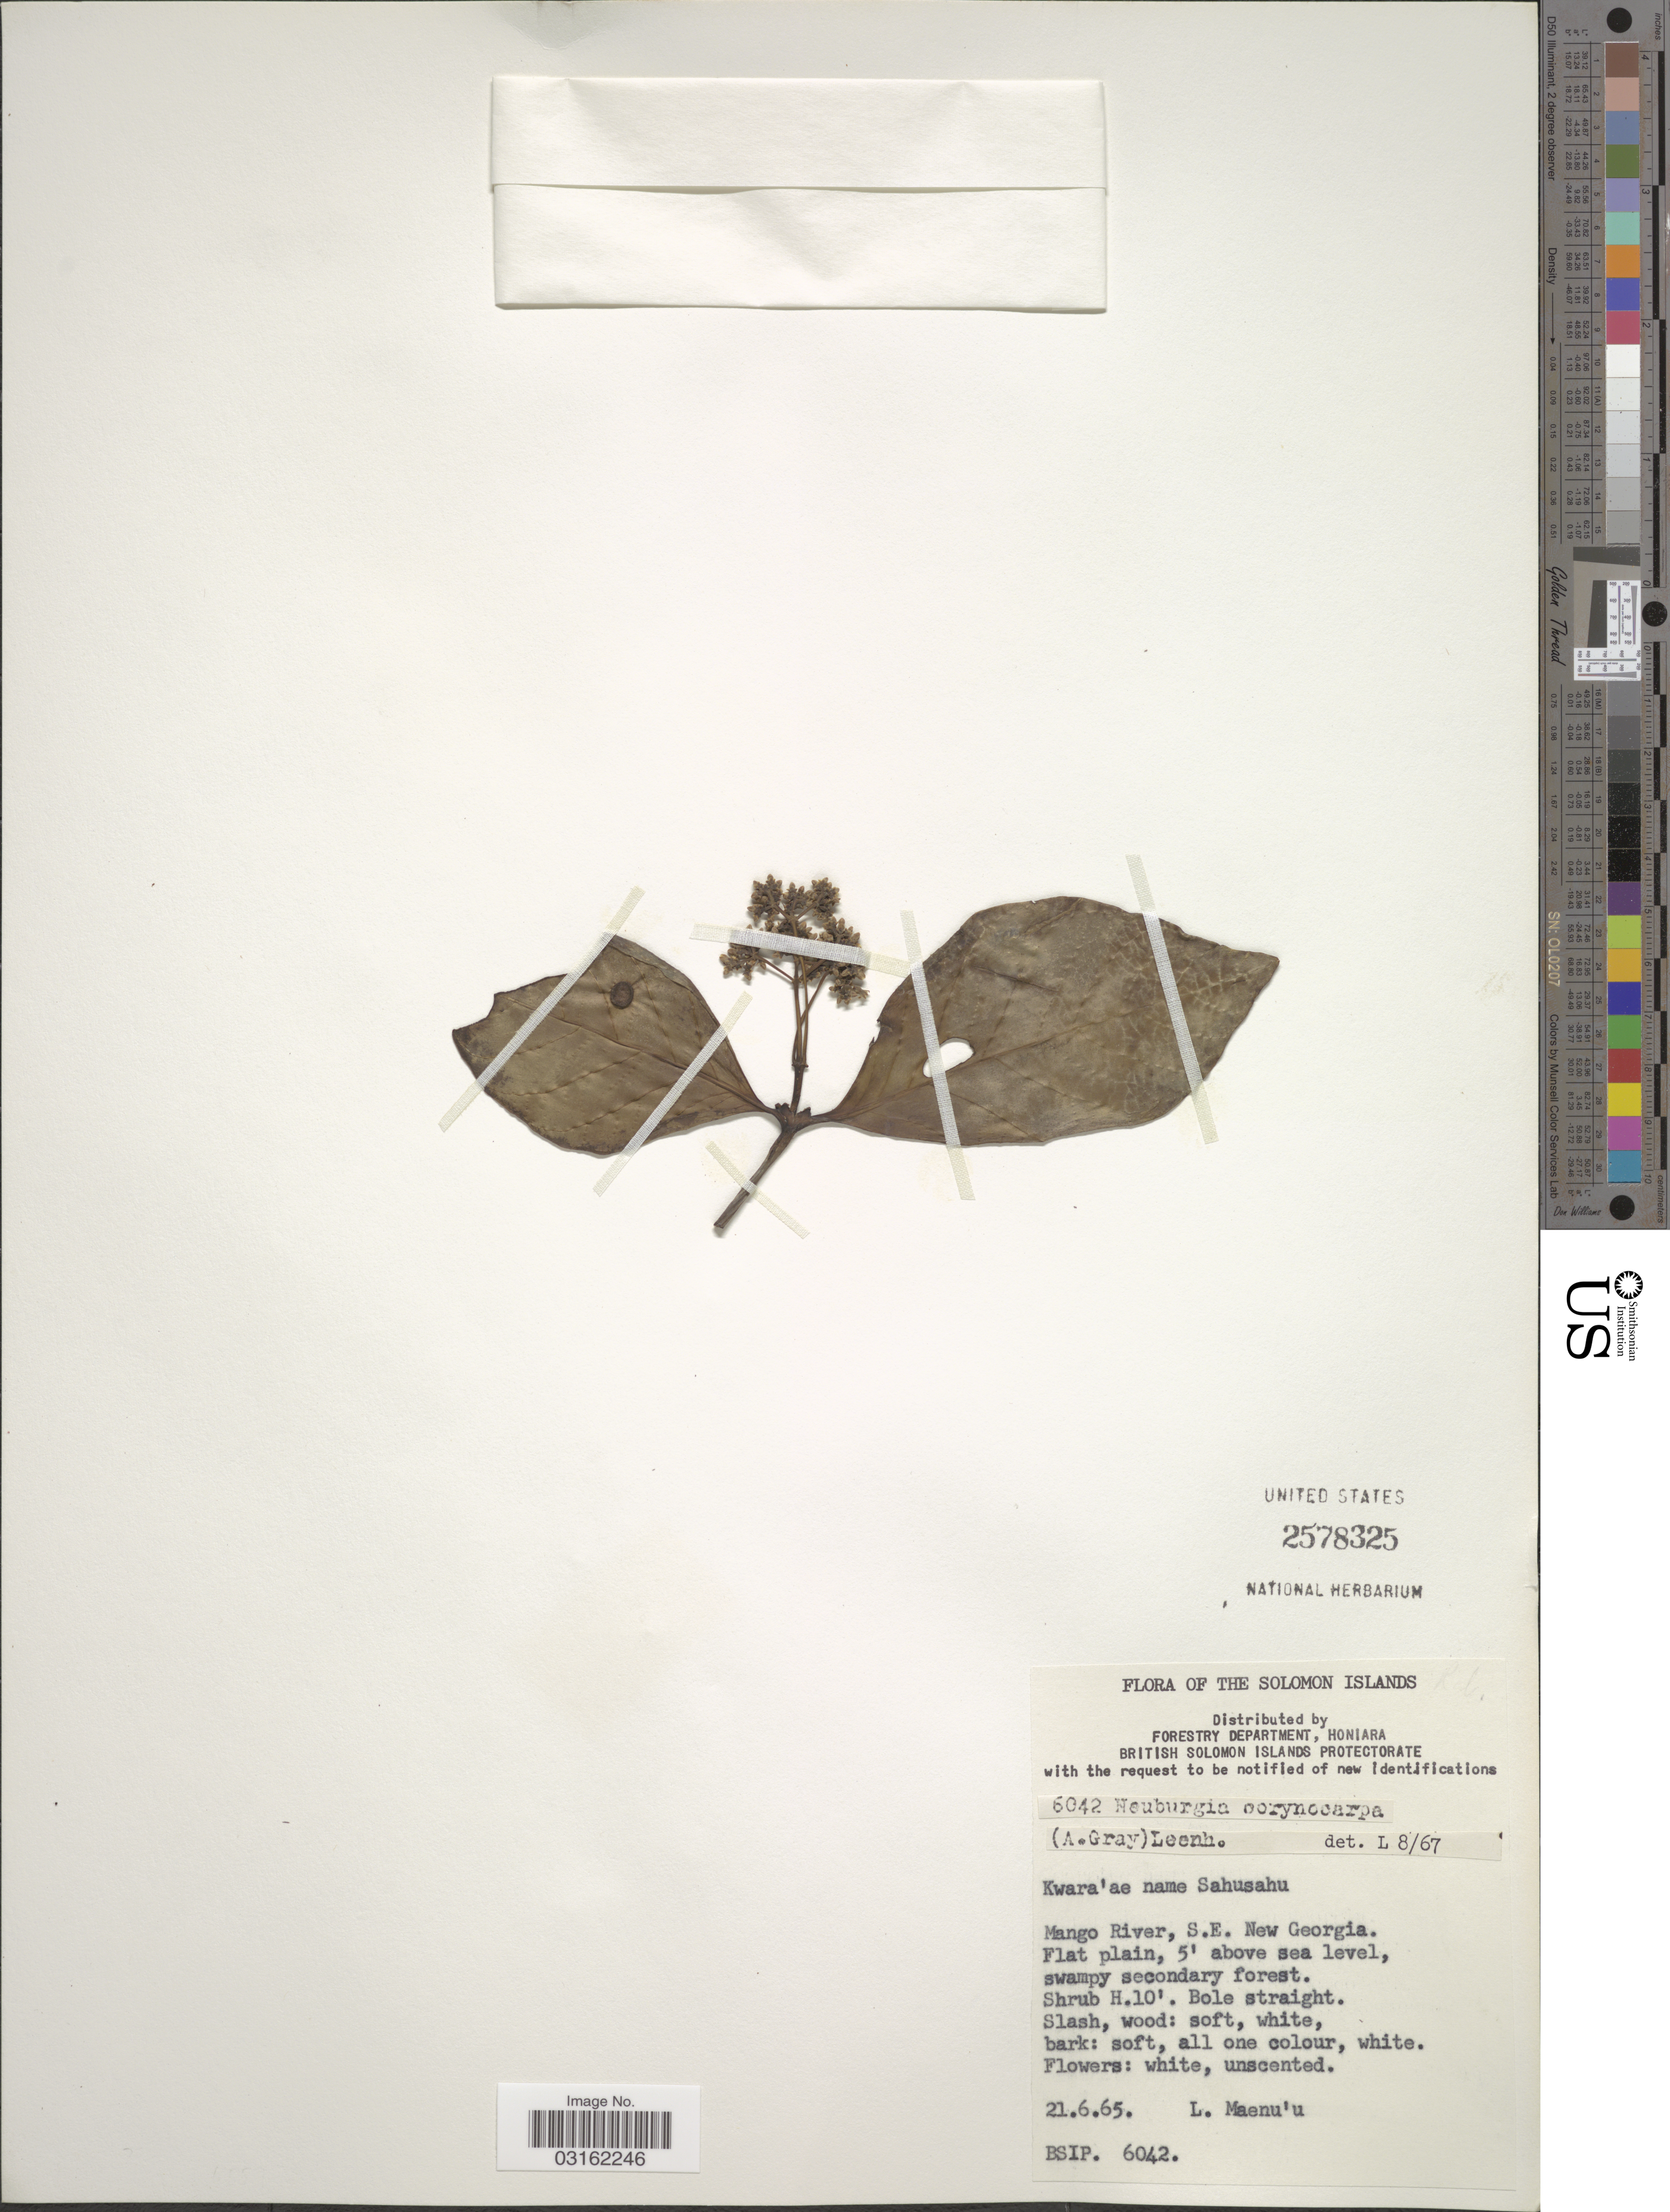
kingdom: Plantae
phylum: Tracheophyta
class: Magnoliopsida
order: Gentianales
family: Loganiaceae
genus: Neuburgia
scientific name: Neuburgia corynocarpa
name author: (A. Gray) Leenh.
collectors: L. Maenu'u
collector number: BSIP6042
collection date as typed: Transcribed d/m/y: 21/6/65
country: Solomon Islands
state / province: Solomon Islands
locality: Mango River, S.E. New Georgia.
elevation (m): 2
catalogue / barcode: US 2578325